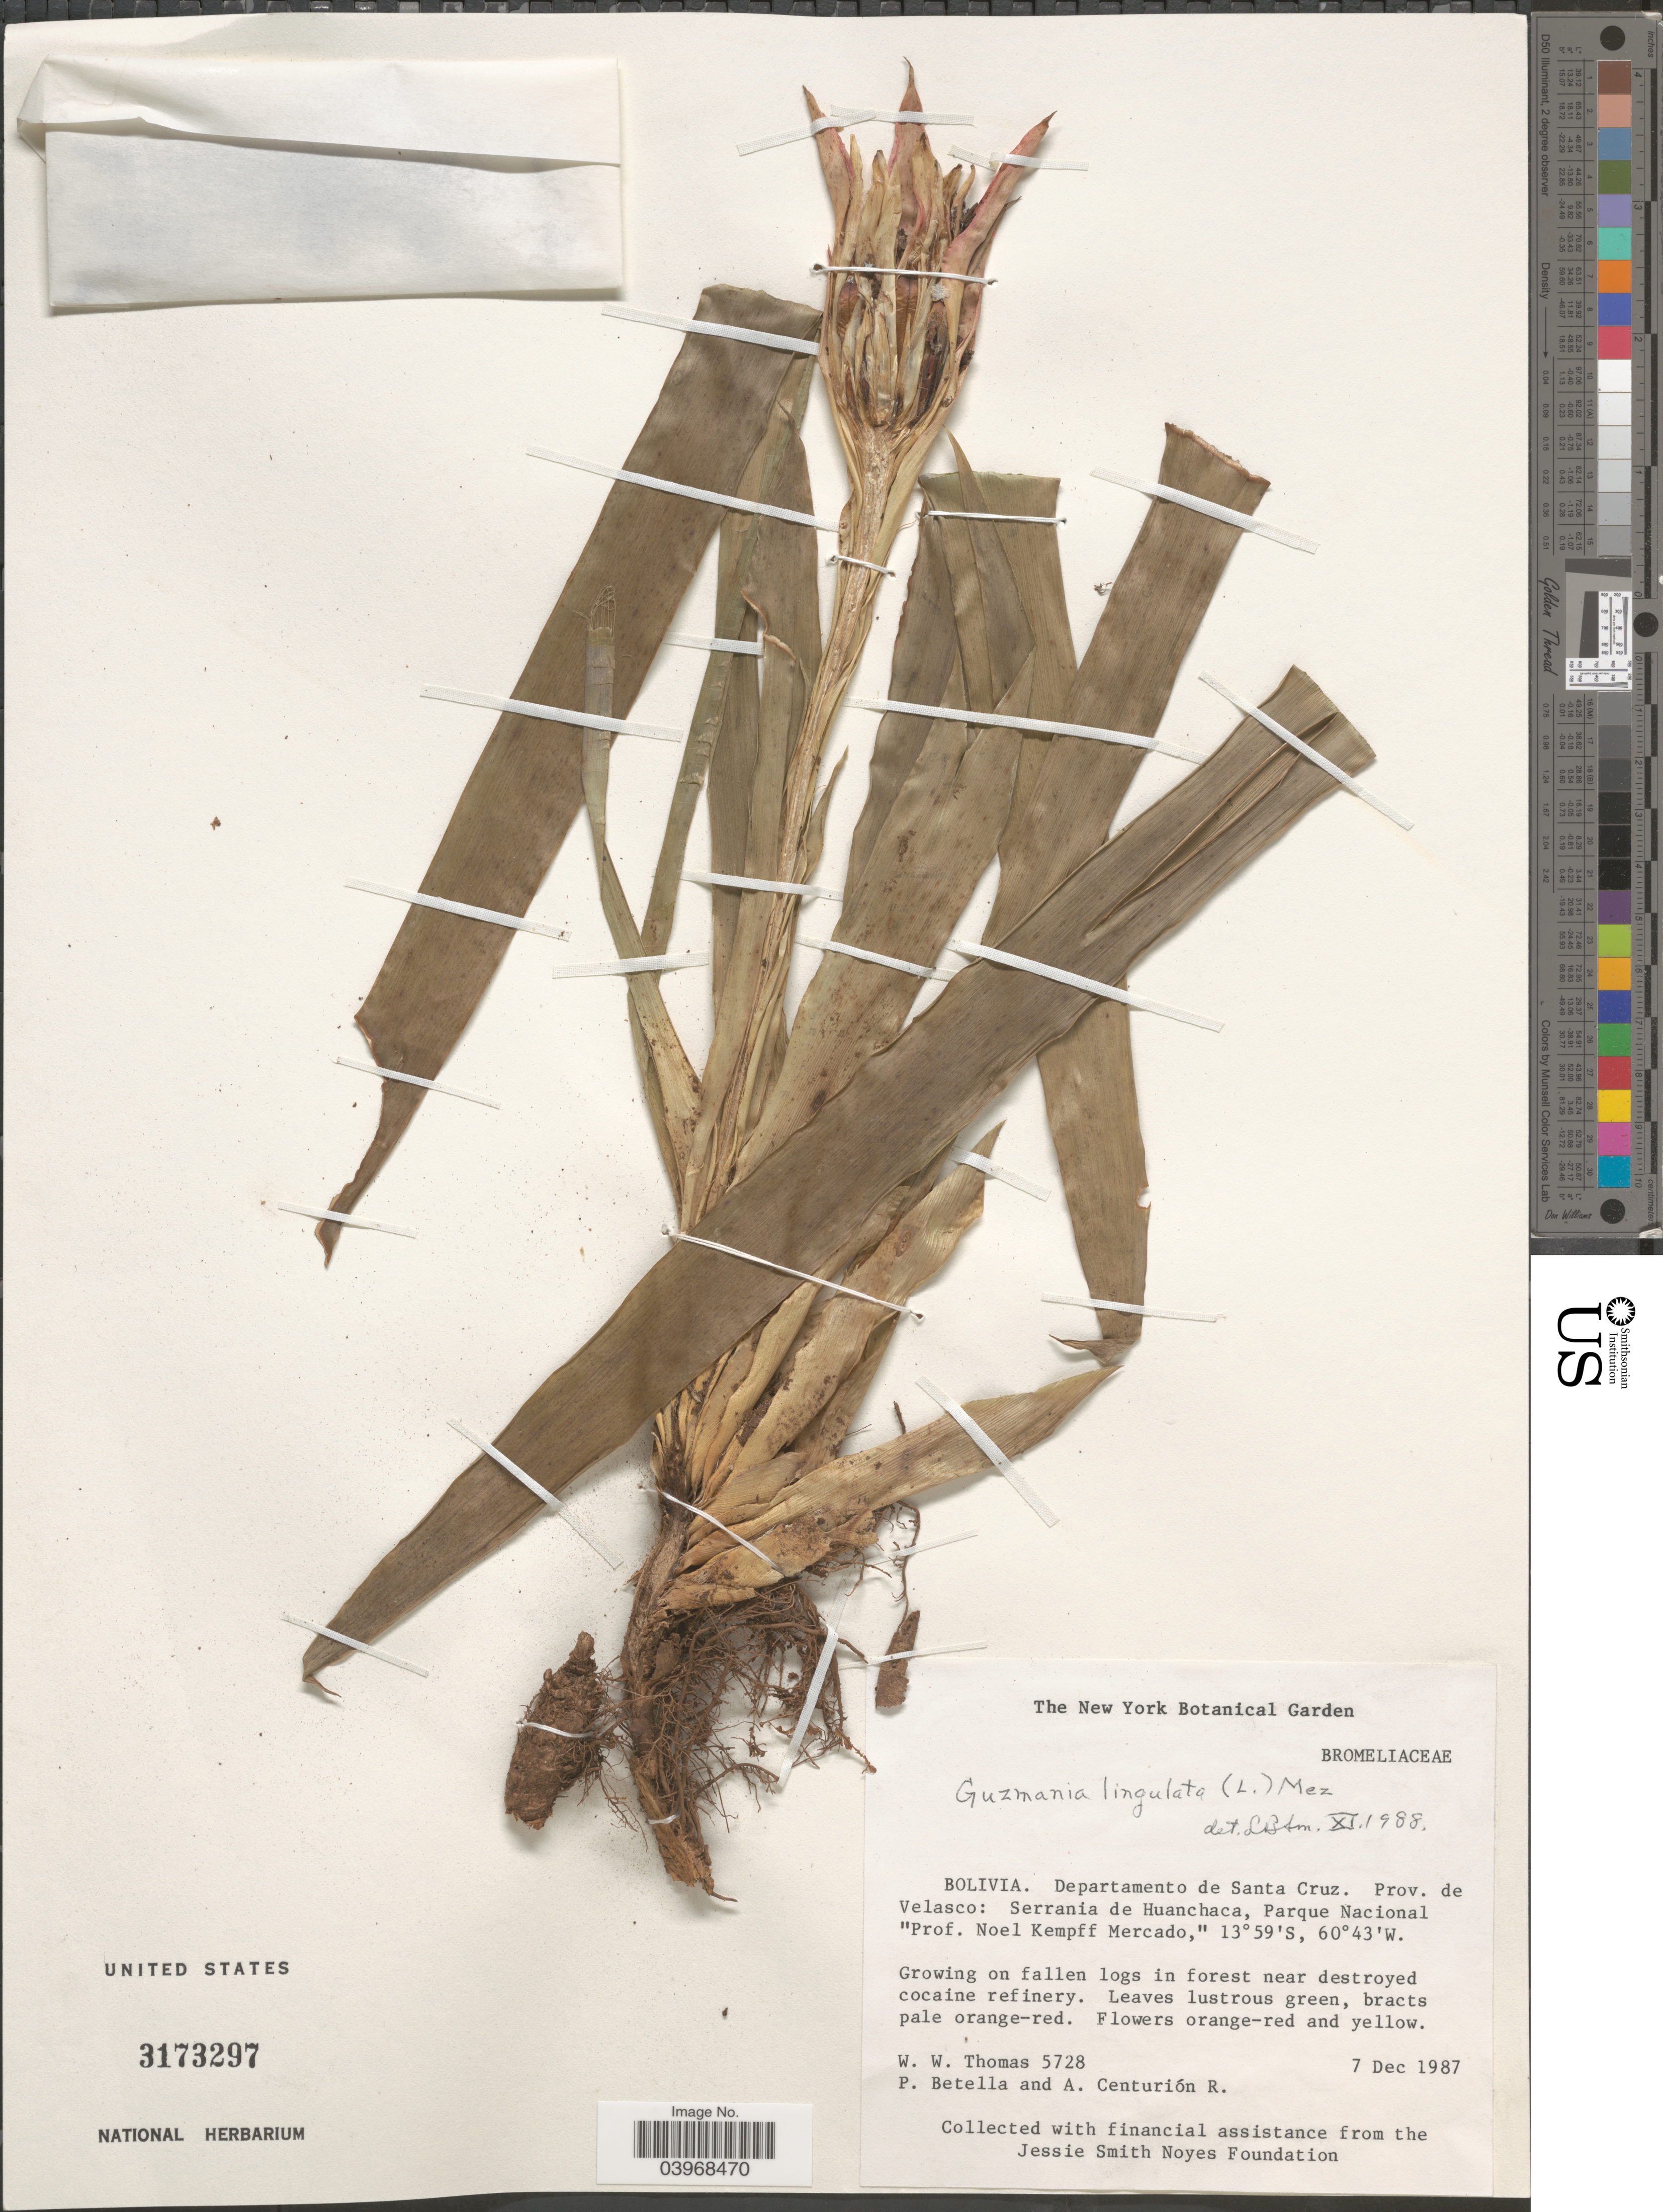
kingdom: Plantae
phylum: Tracheophyta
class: Liliopsida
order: Poales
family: Bromeliaceae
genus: Guzmania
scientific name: Guzmania lingulata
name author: (L.) Mez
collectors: W. Thomas, P. Betella & A. Centurión R.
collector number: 5728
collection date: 1987-12-07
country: Bolivia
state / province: Santa Cruz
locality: Departamento de Santa Cruz. Prov. de Velasco: Serrania de Huanchaca, Parque Nacional "Prof. Noel Kempff Mercado".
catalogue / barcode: US 3173297